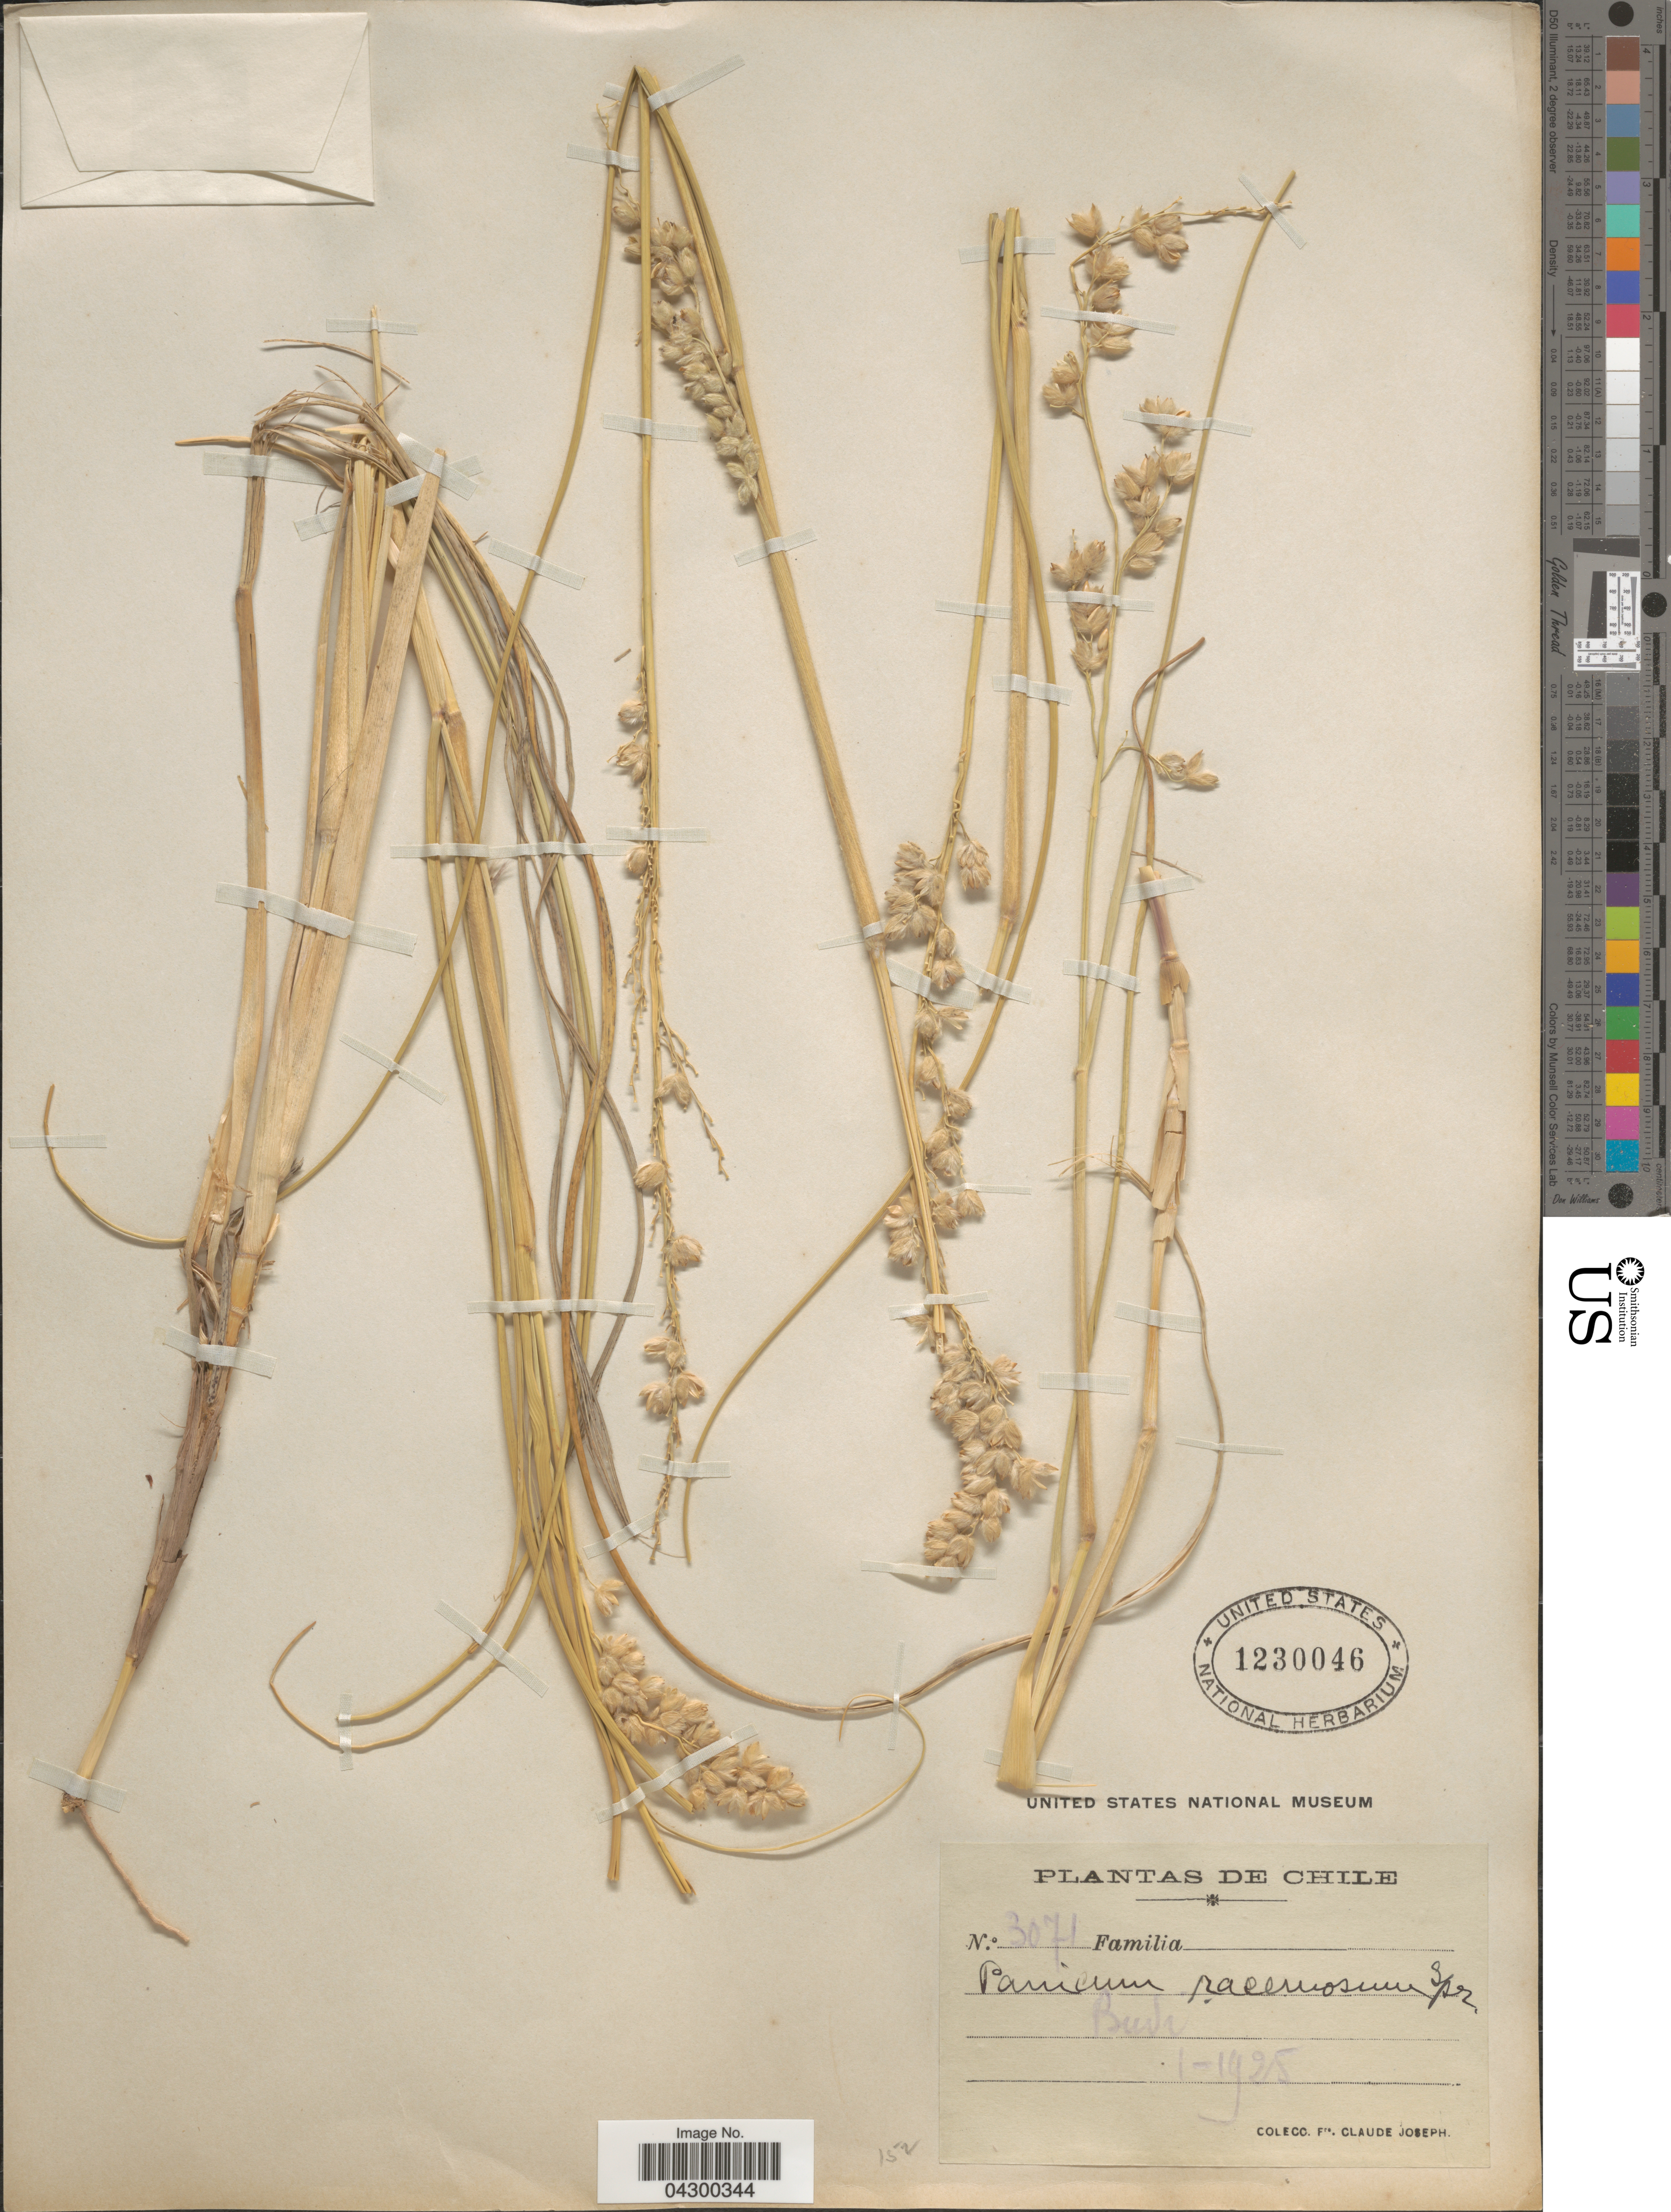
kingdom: Plantae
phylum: Tracheophyta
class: Liliopsida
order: Poales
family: Poaceae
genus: Panicum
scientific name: Panicum racemosum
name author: (P. Beauv.) Spreng.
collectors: Bro. Claude-Joseph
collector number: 3071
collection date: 1925-01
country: Chile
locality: Buda.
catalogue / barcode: US 1230046